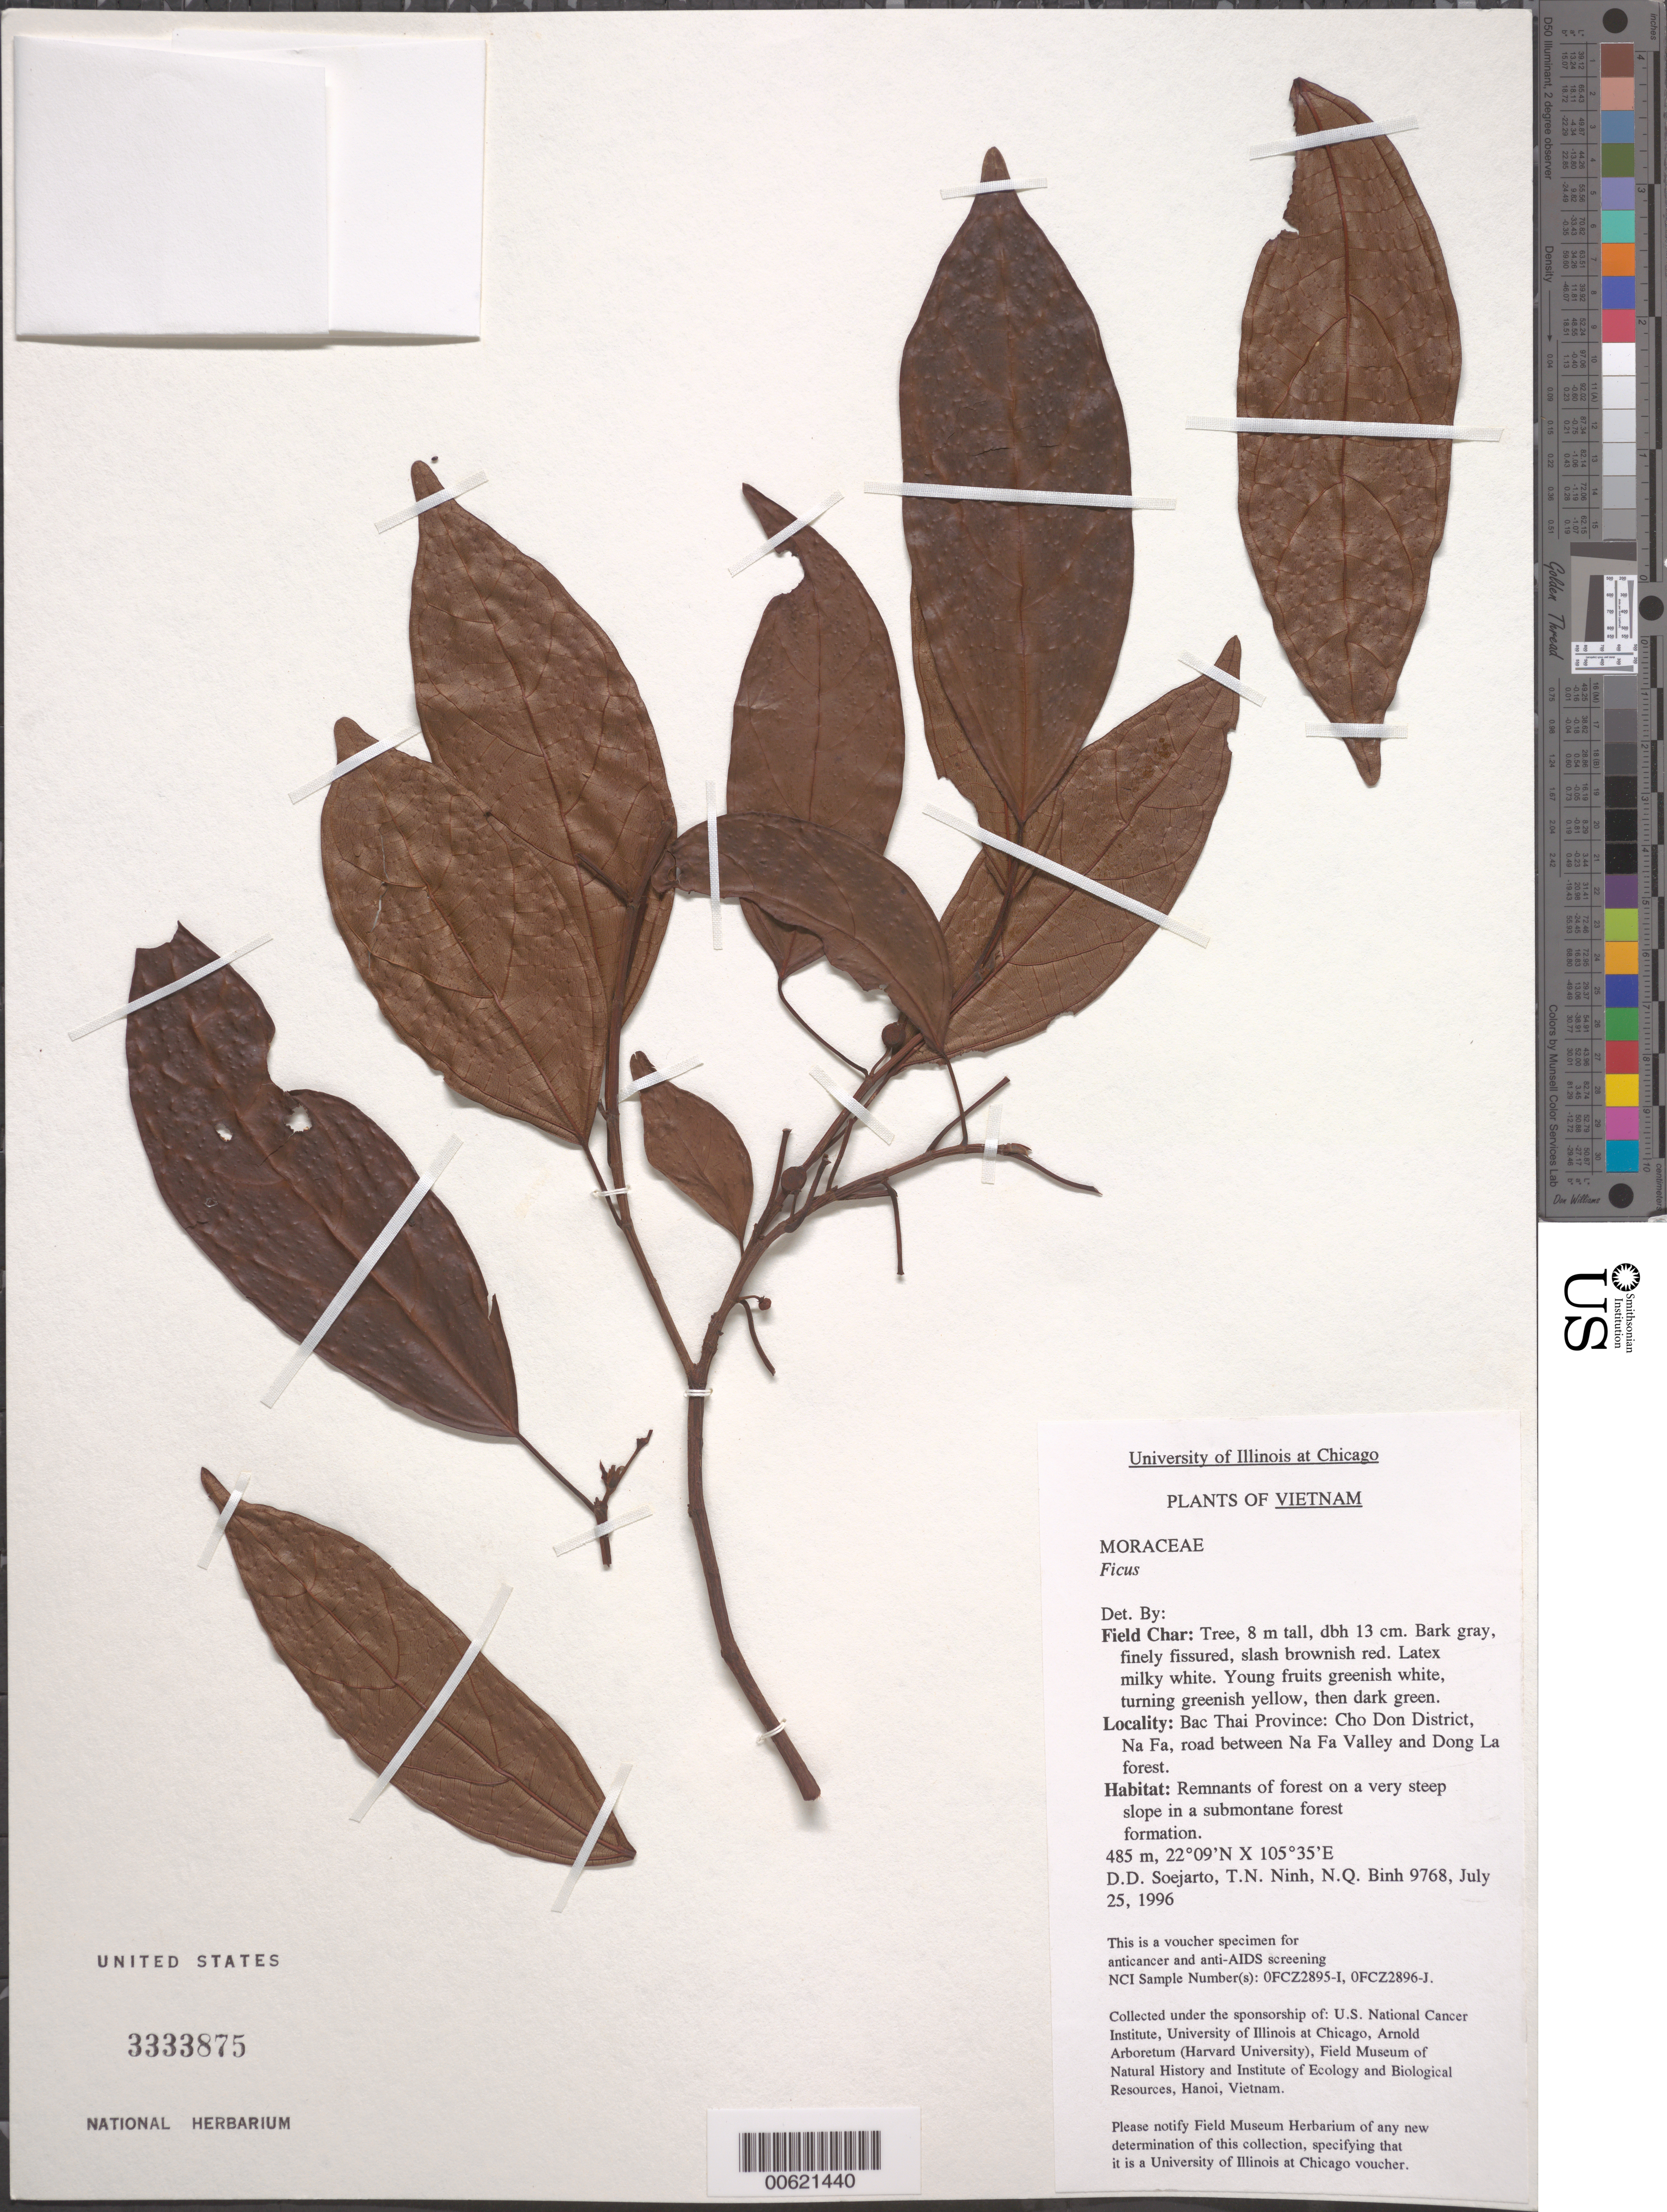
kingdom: Plantae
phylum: Tracheophyta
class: Magnoliopsida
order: Rosales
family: Moraceae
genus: Ficus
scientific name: Ficus sp.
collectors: D. D. Soejarto, T. N. Ninh & N. Binh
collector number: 9768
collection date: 1996-07-25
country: Vietnam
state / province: Bac Thai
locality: Cho Don District, Na Fa, road between Na Fa Valley and Dong La forest.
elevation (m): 485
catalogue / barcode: US 3333875